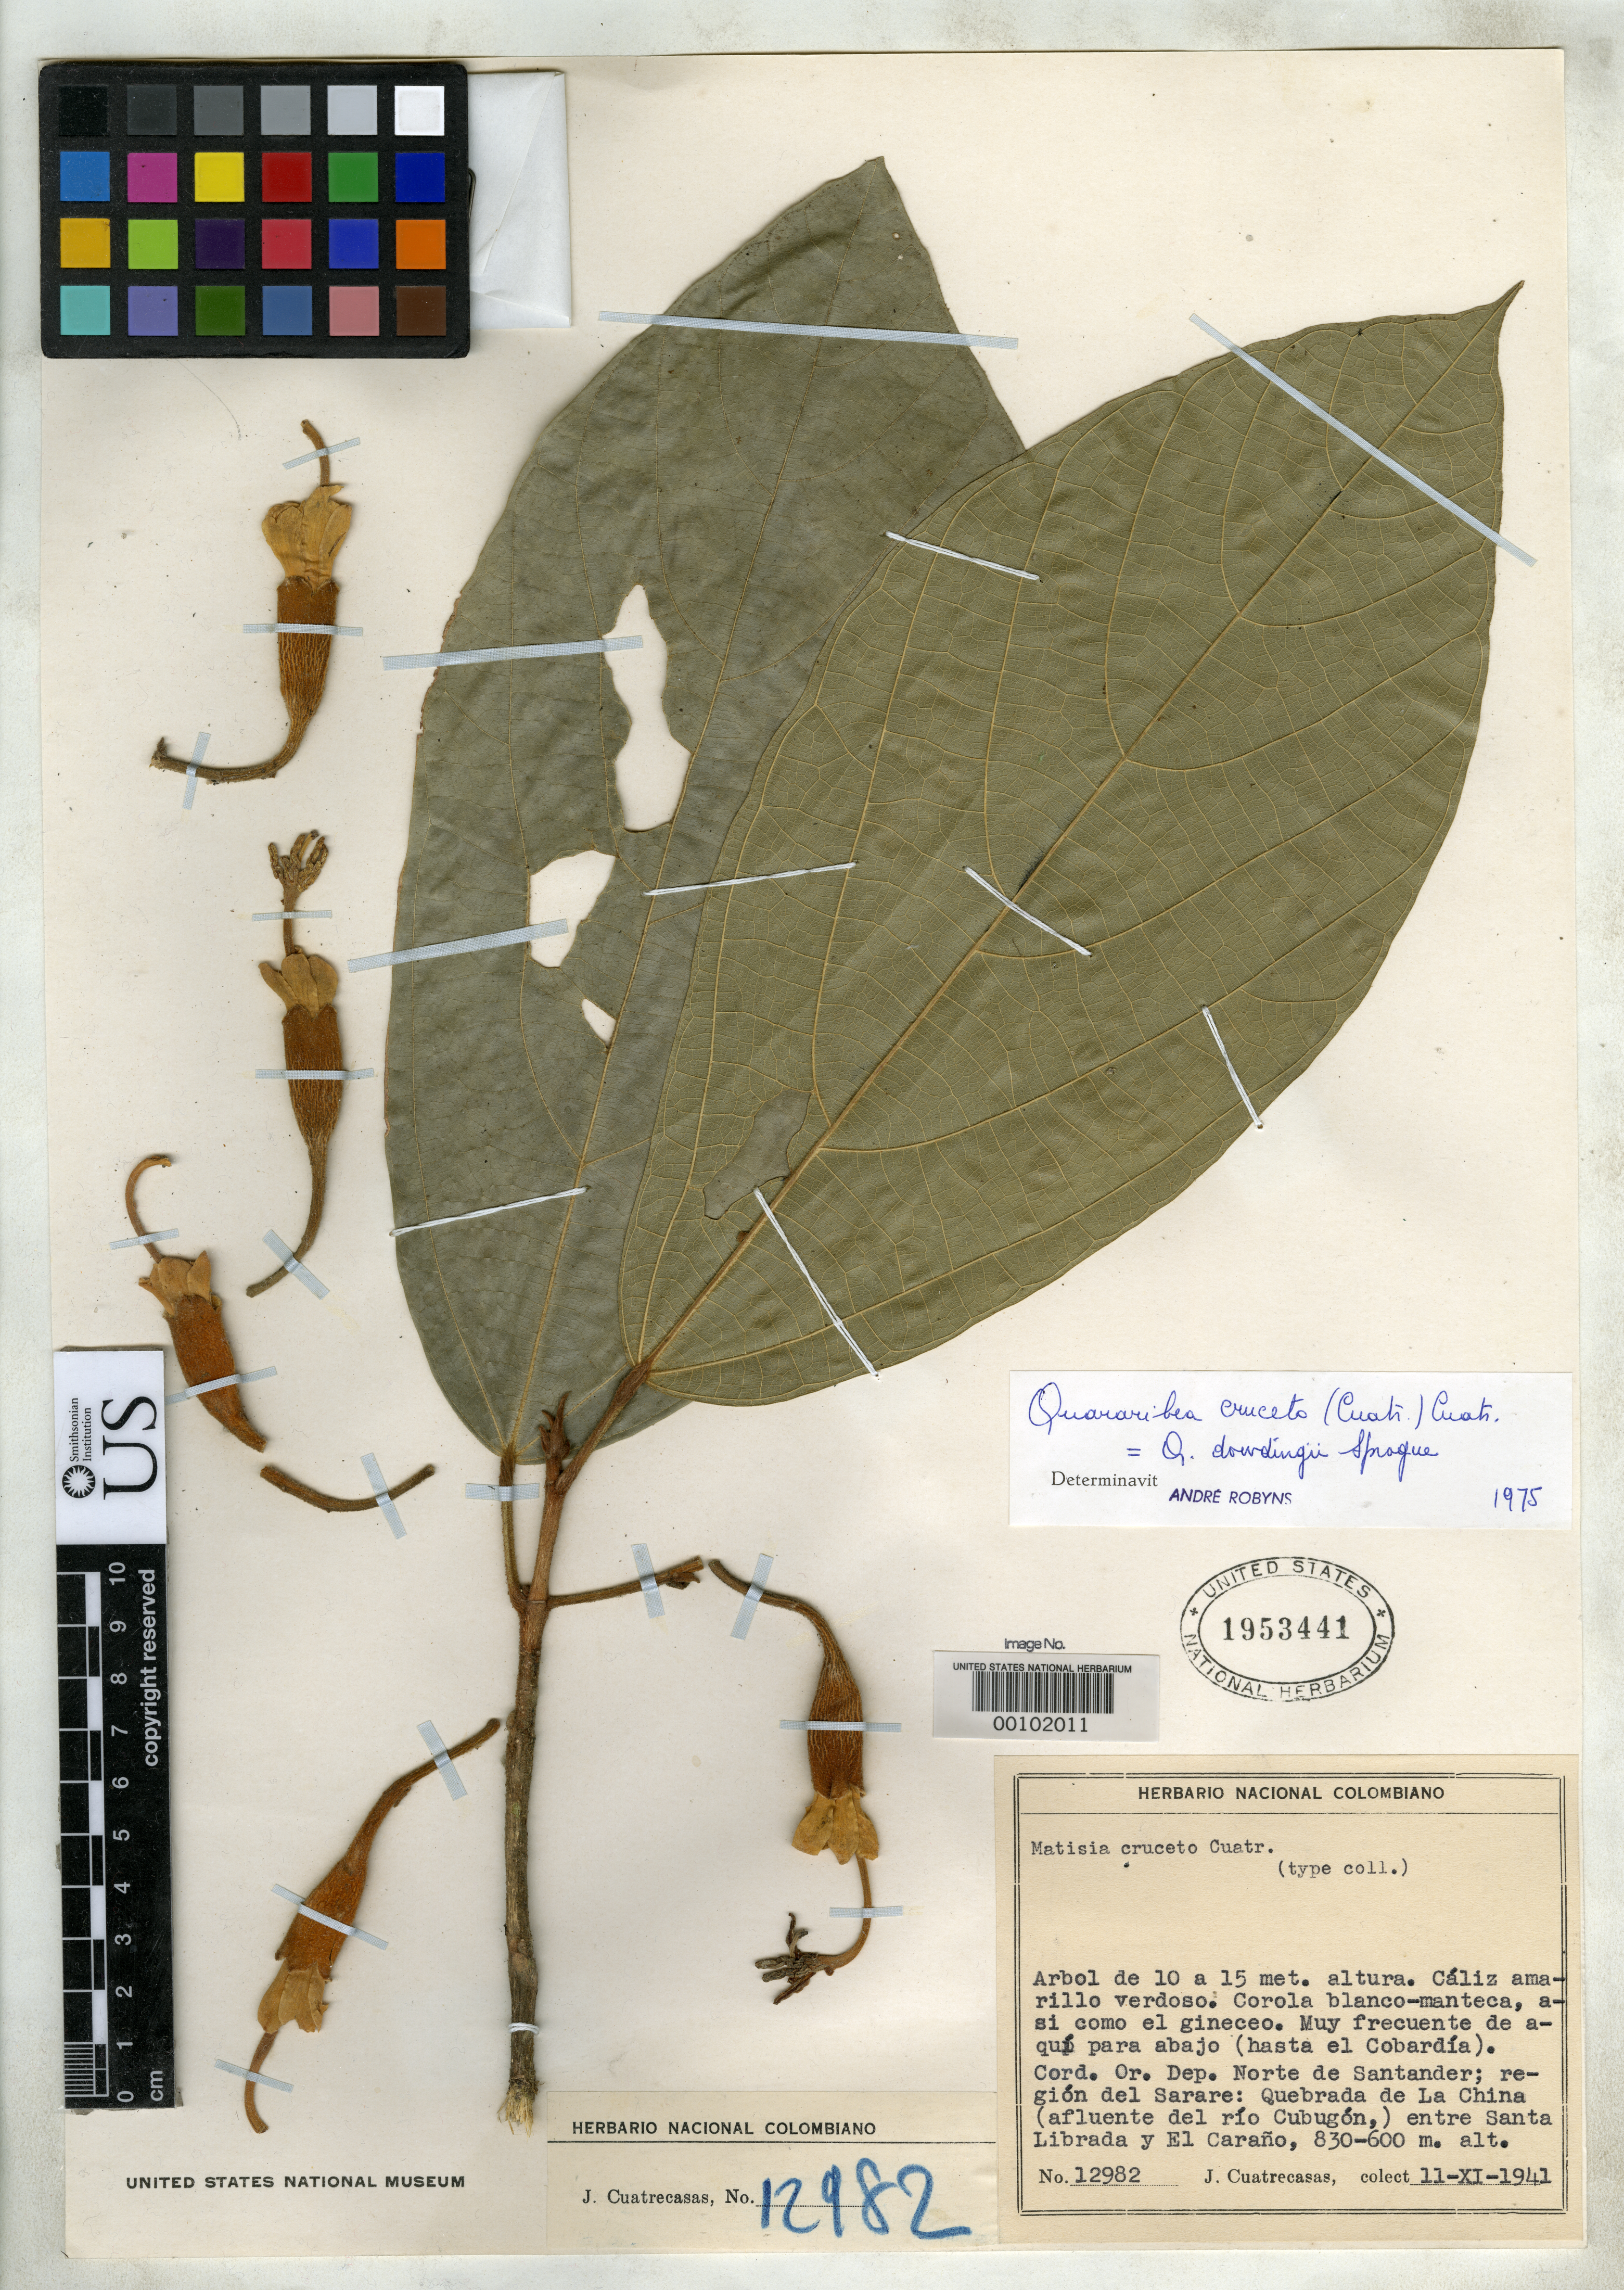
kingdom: Plantae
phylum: Tracheophyta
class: Magnoliopsida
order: Malvales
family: Malvaceae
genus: Matisia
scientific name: Matisia cruceto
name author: Cuatrec.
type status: Isotype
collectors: J. Cuatrecasas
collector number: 12982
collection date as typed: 11 Nov 1941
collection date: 1941-11-11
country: Colombia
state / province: Norte de Santander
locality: Sarare, La China banks, between Santa Librada and El Carano.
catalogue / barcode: US 1953441